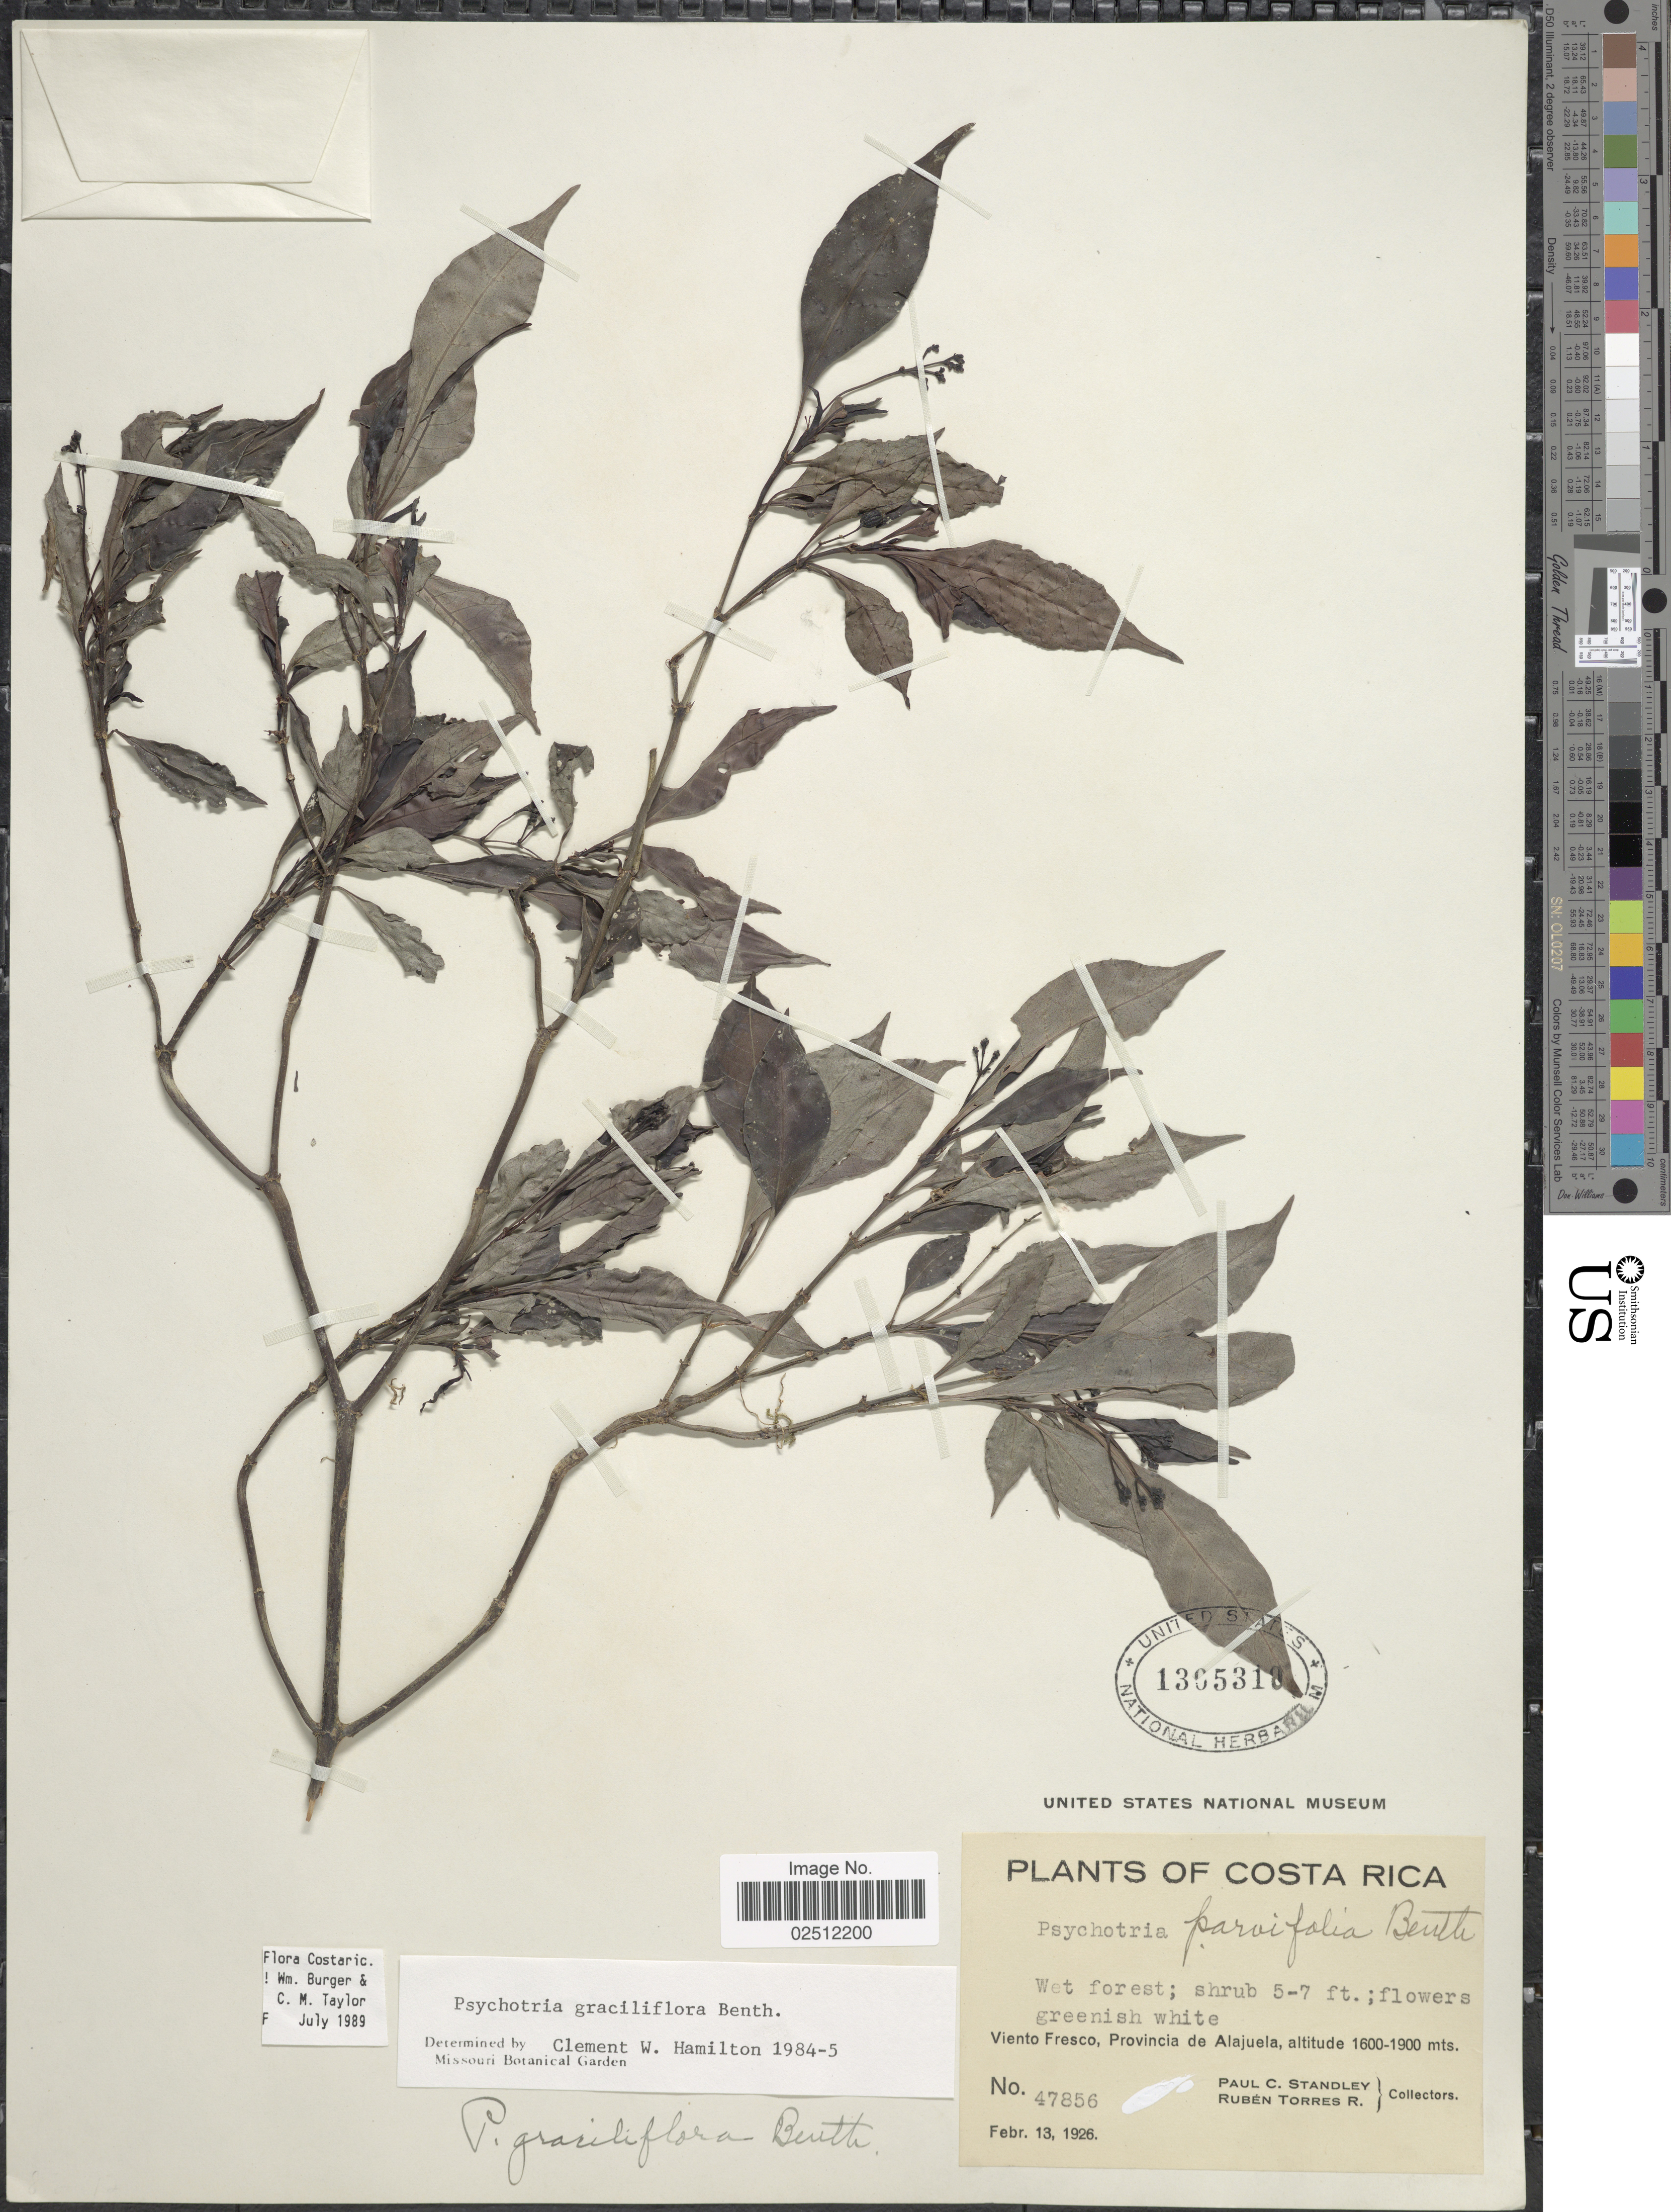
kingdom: Plantae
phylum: Tracheophyta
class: Magnoliopsida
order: Gentianales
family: Rubiaceae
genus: Psychotria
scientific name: Psychotria graciliflora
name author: Benth.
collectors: P. C. Standley & R. Torres Rojas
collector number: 47856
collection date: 1926-02-13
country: Costa Rica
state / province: Alajuela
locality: Wet forest; Viento Fresco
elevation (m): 1600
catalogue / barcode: US 1305310